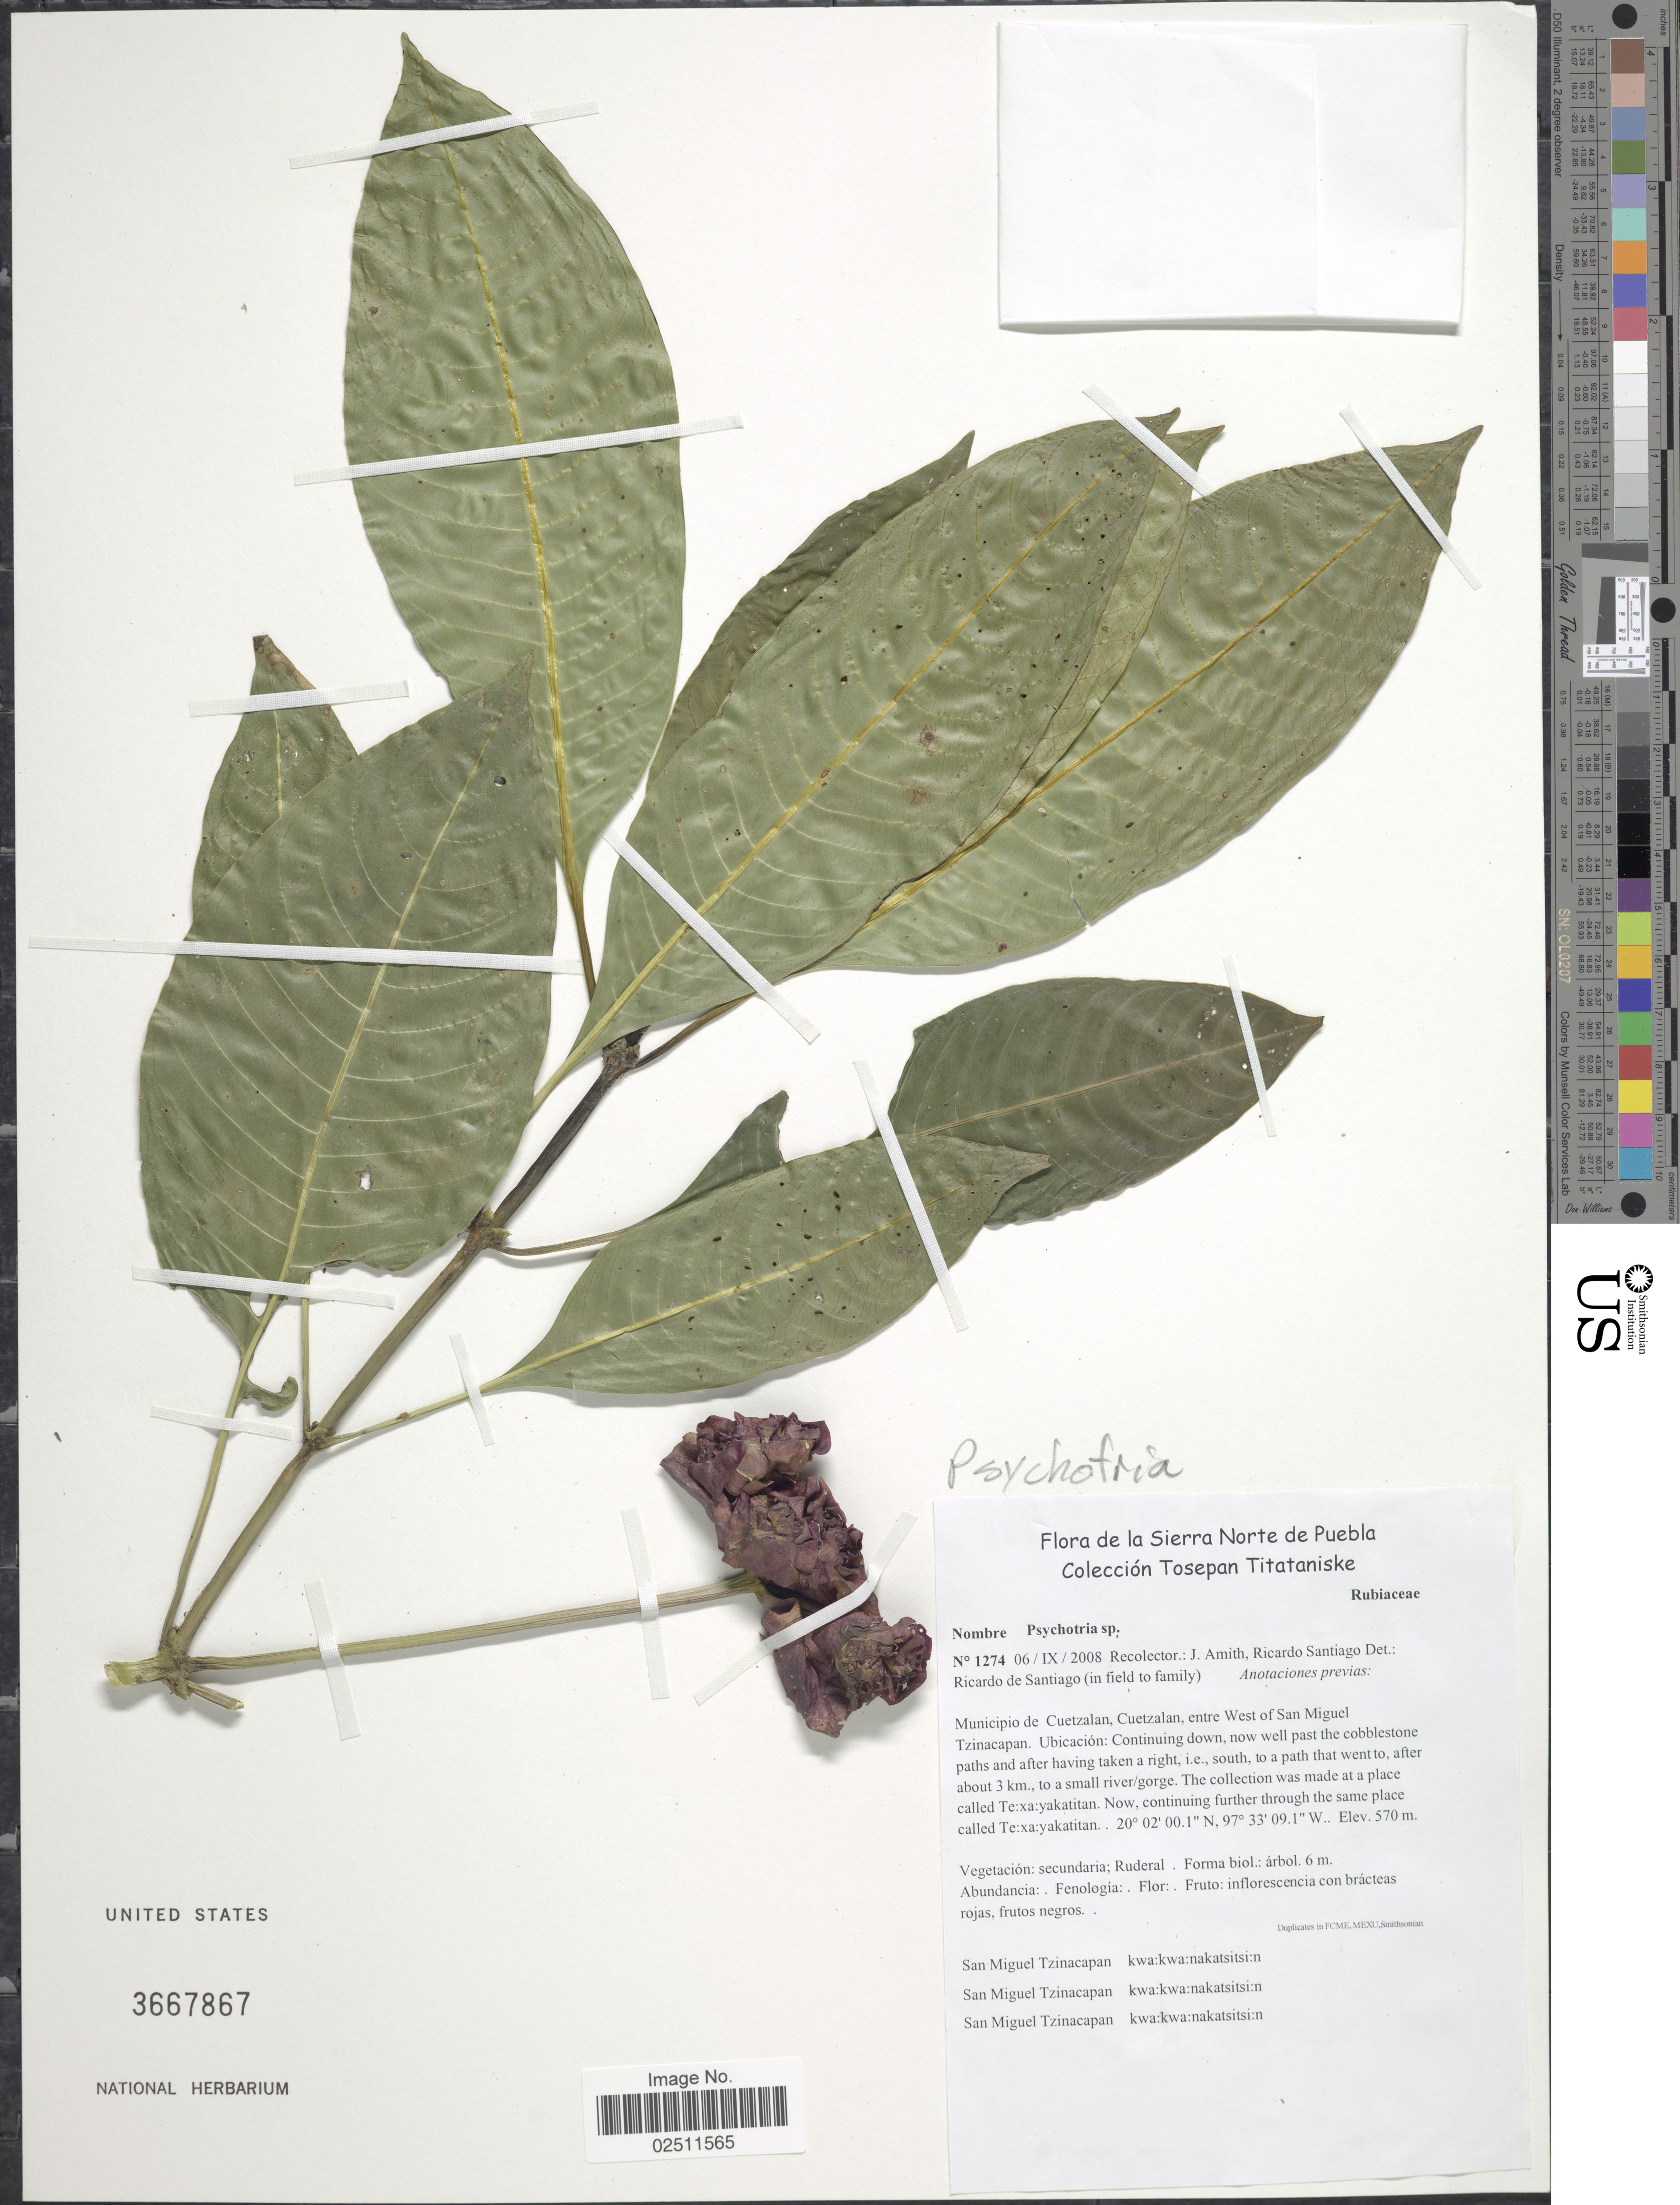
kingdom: Plantae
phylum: Tracheophyta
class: Magnoliopsida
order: Gentianales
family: Rubiaceae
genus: Psychotria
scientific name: Psychotria sp.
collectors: J. D. Amith & R. Santiago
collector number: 1274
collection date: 2008-09-06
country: Mexico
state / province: Puebla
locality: Sierra Norte de Puebla, Tosepan Titataniske. Municipio de Cuetzalan, Cuetzalan, entre West of San Miguel Tzinacapan. Ubicacion: Continuing down, now well past the cobblestone paths and after having taken a right, i.e., south, to a path that went to, after about 3 km., to a small river/gorge. Texayakatitan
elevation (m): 570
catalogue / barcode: US 3667867